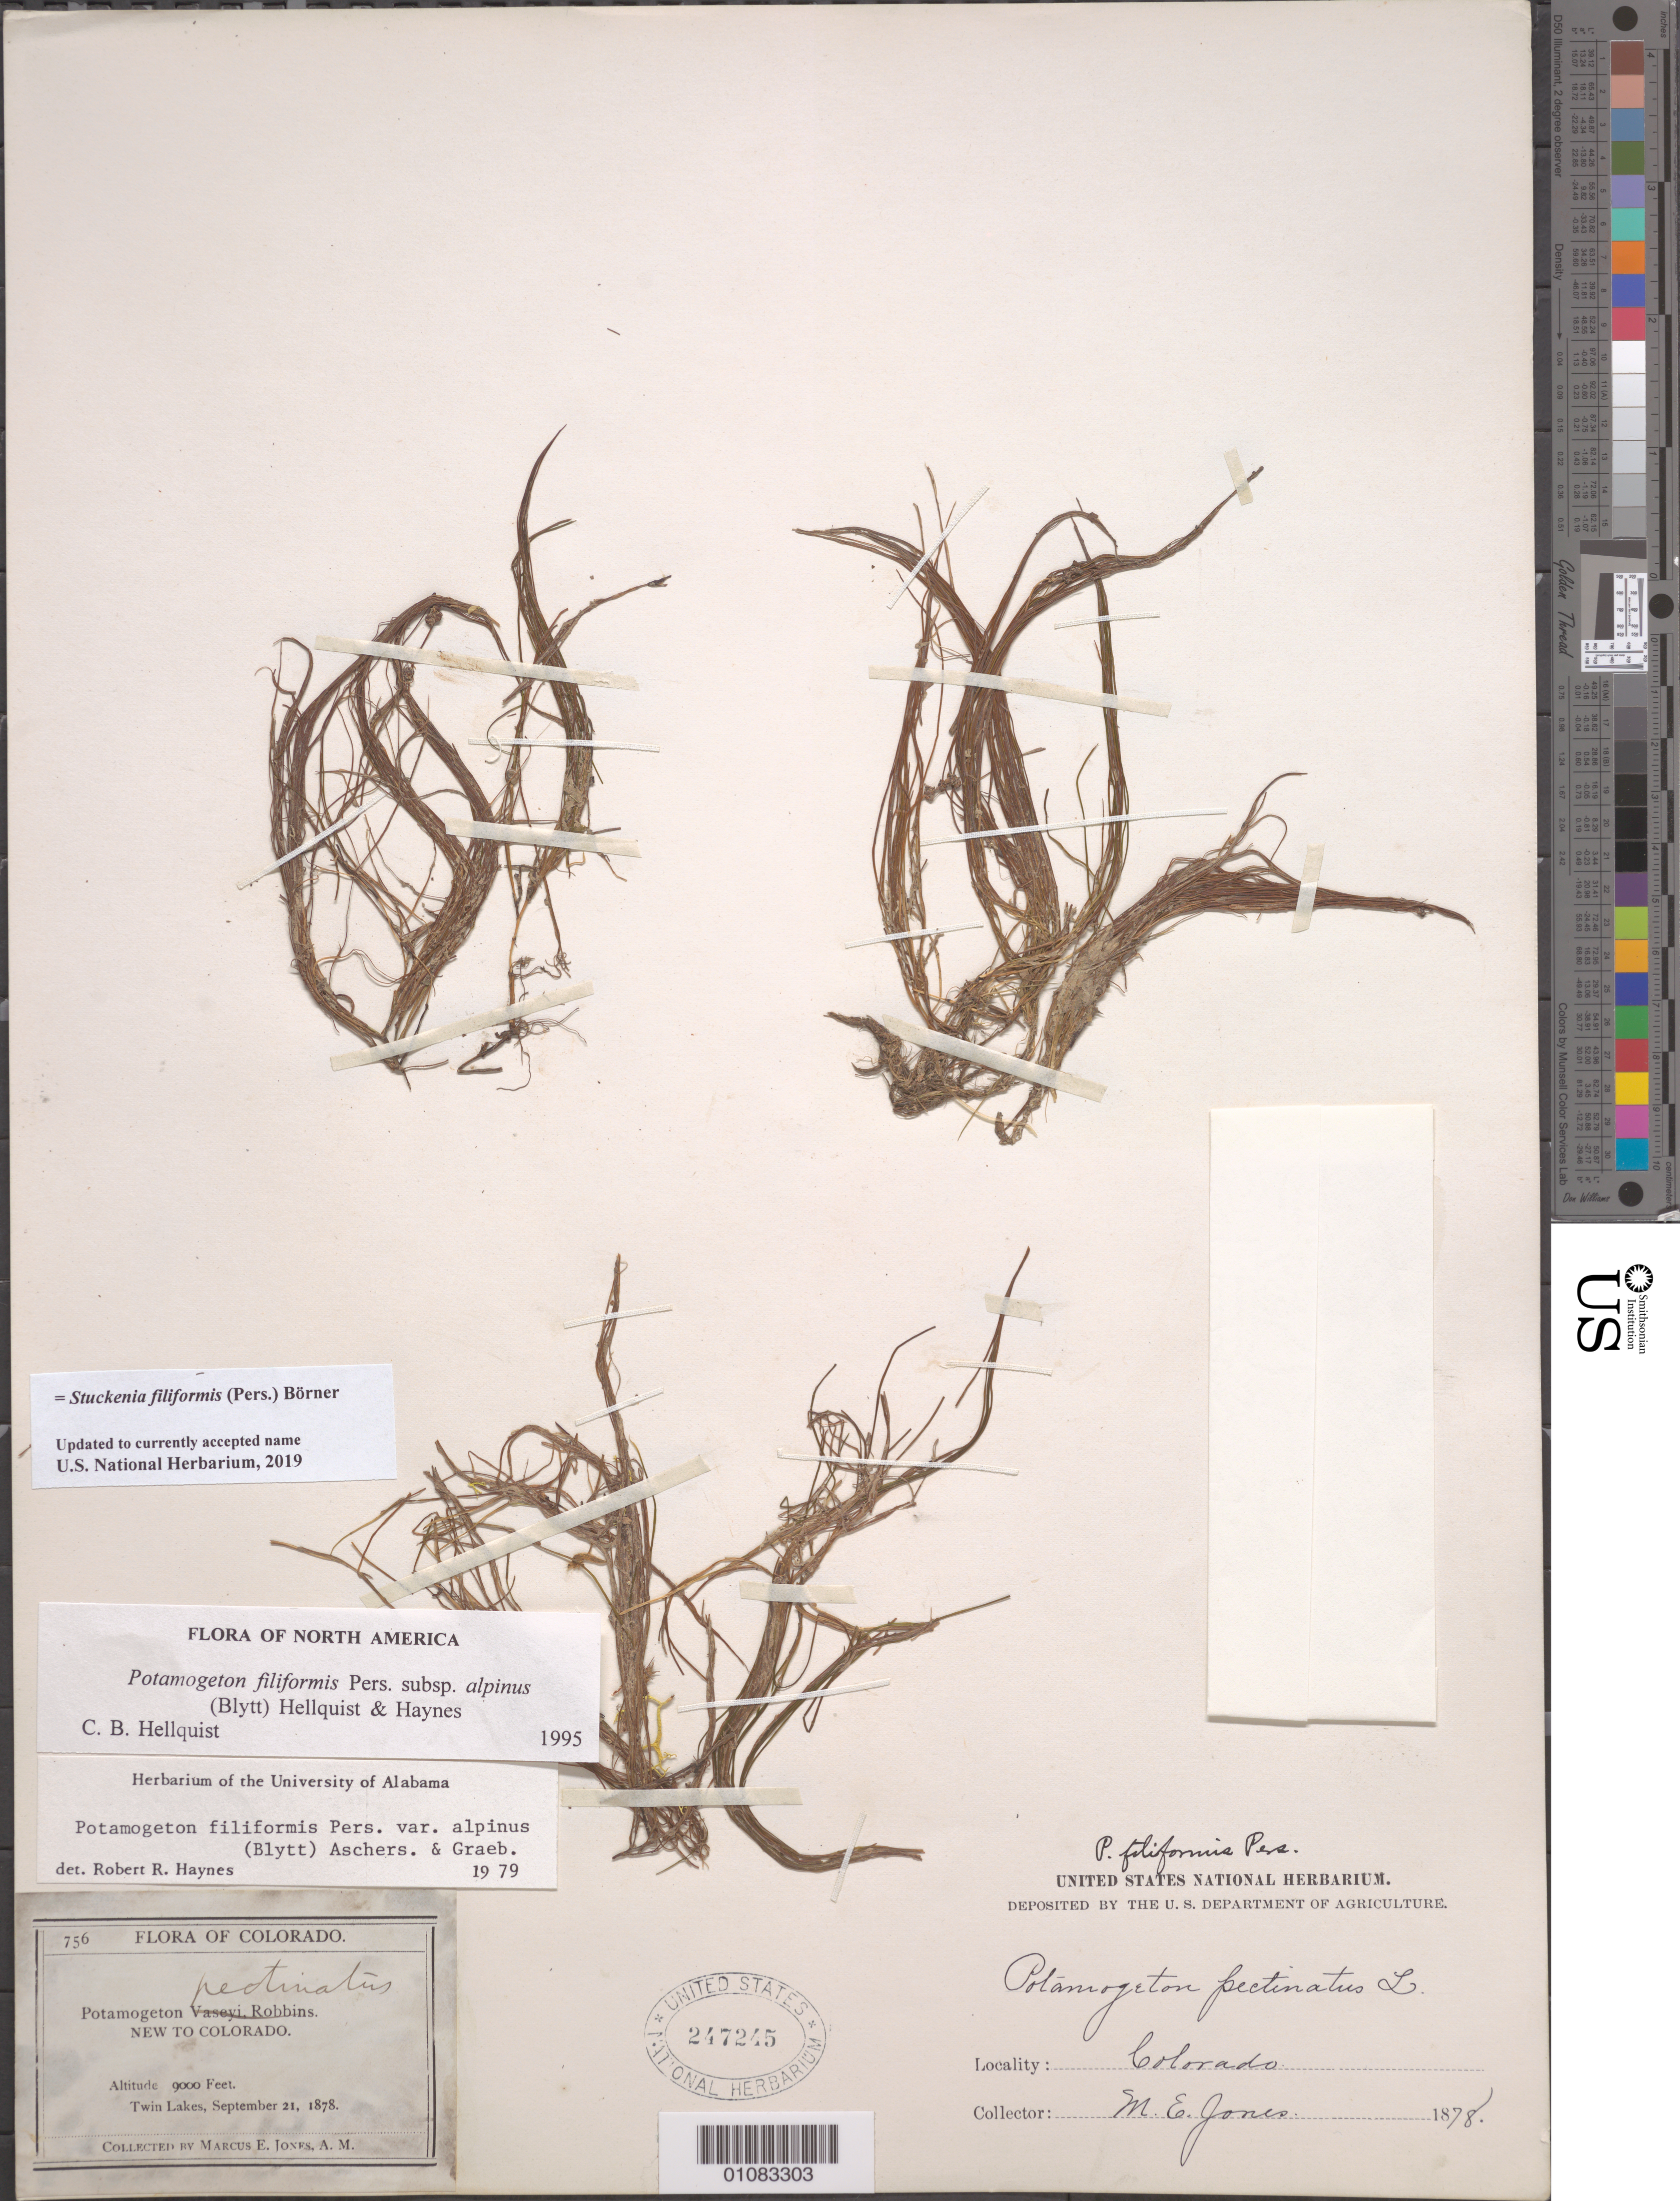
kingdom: Plantae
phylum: Tracheophyta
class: Liliopsida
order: Alismatales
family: Potamogetonaceae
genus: Stuckenia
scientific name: Stuckenia filiformis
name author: (Pers.) Börner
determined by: Strong, Mark T., (BOT), Smithsonian Institution - National Museum of Natural History (UNITED STATES)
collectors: M. E. Jones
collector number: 756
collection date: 1878-09-21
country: United States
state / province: Colorado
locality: Twin Lakes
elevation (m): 2743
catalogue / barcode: US 247245